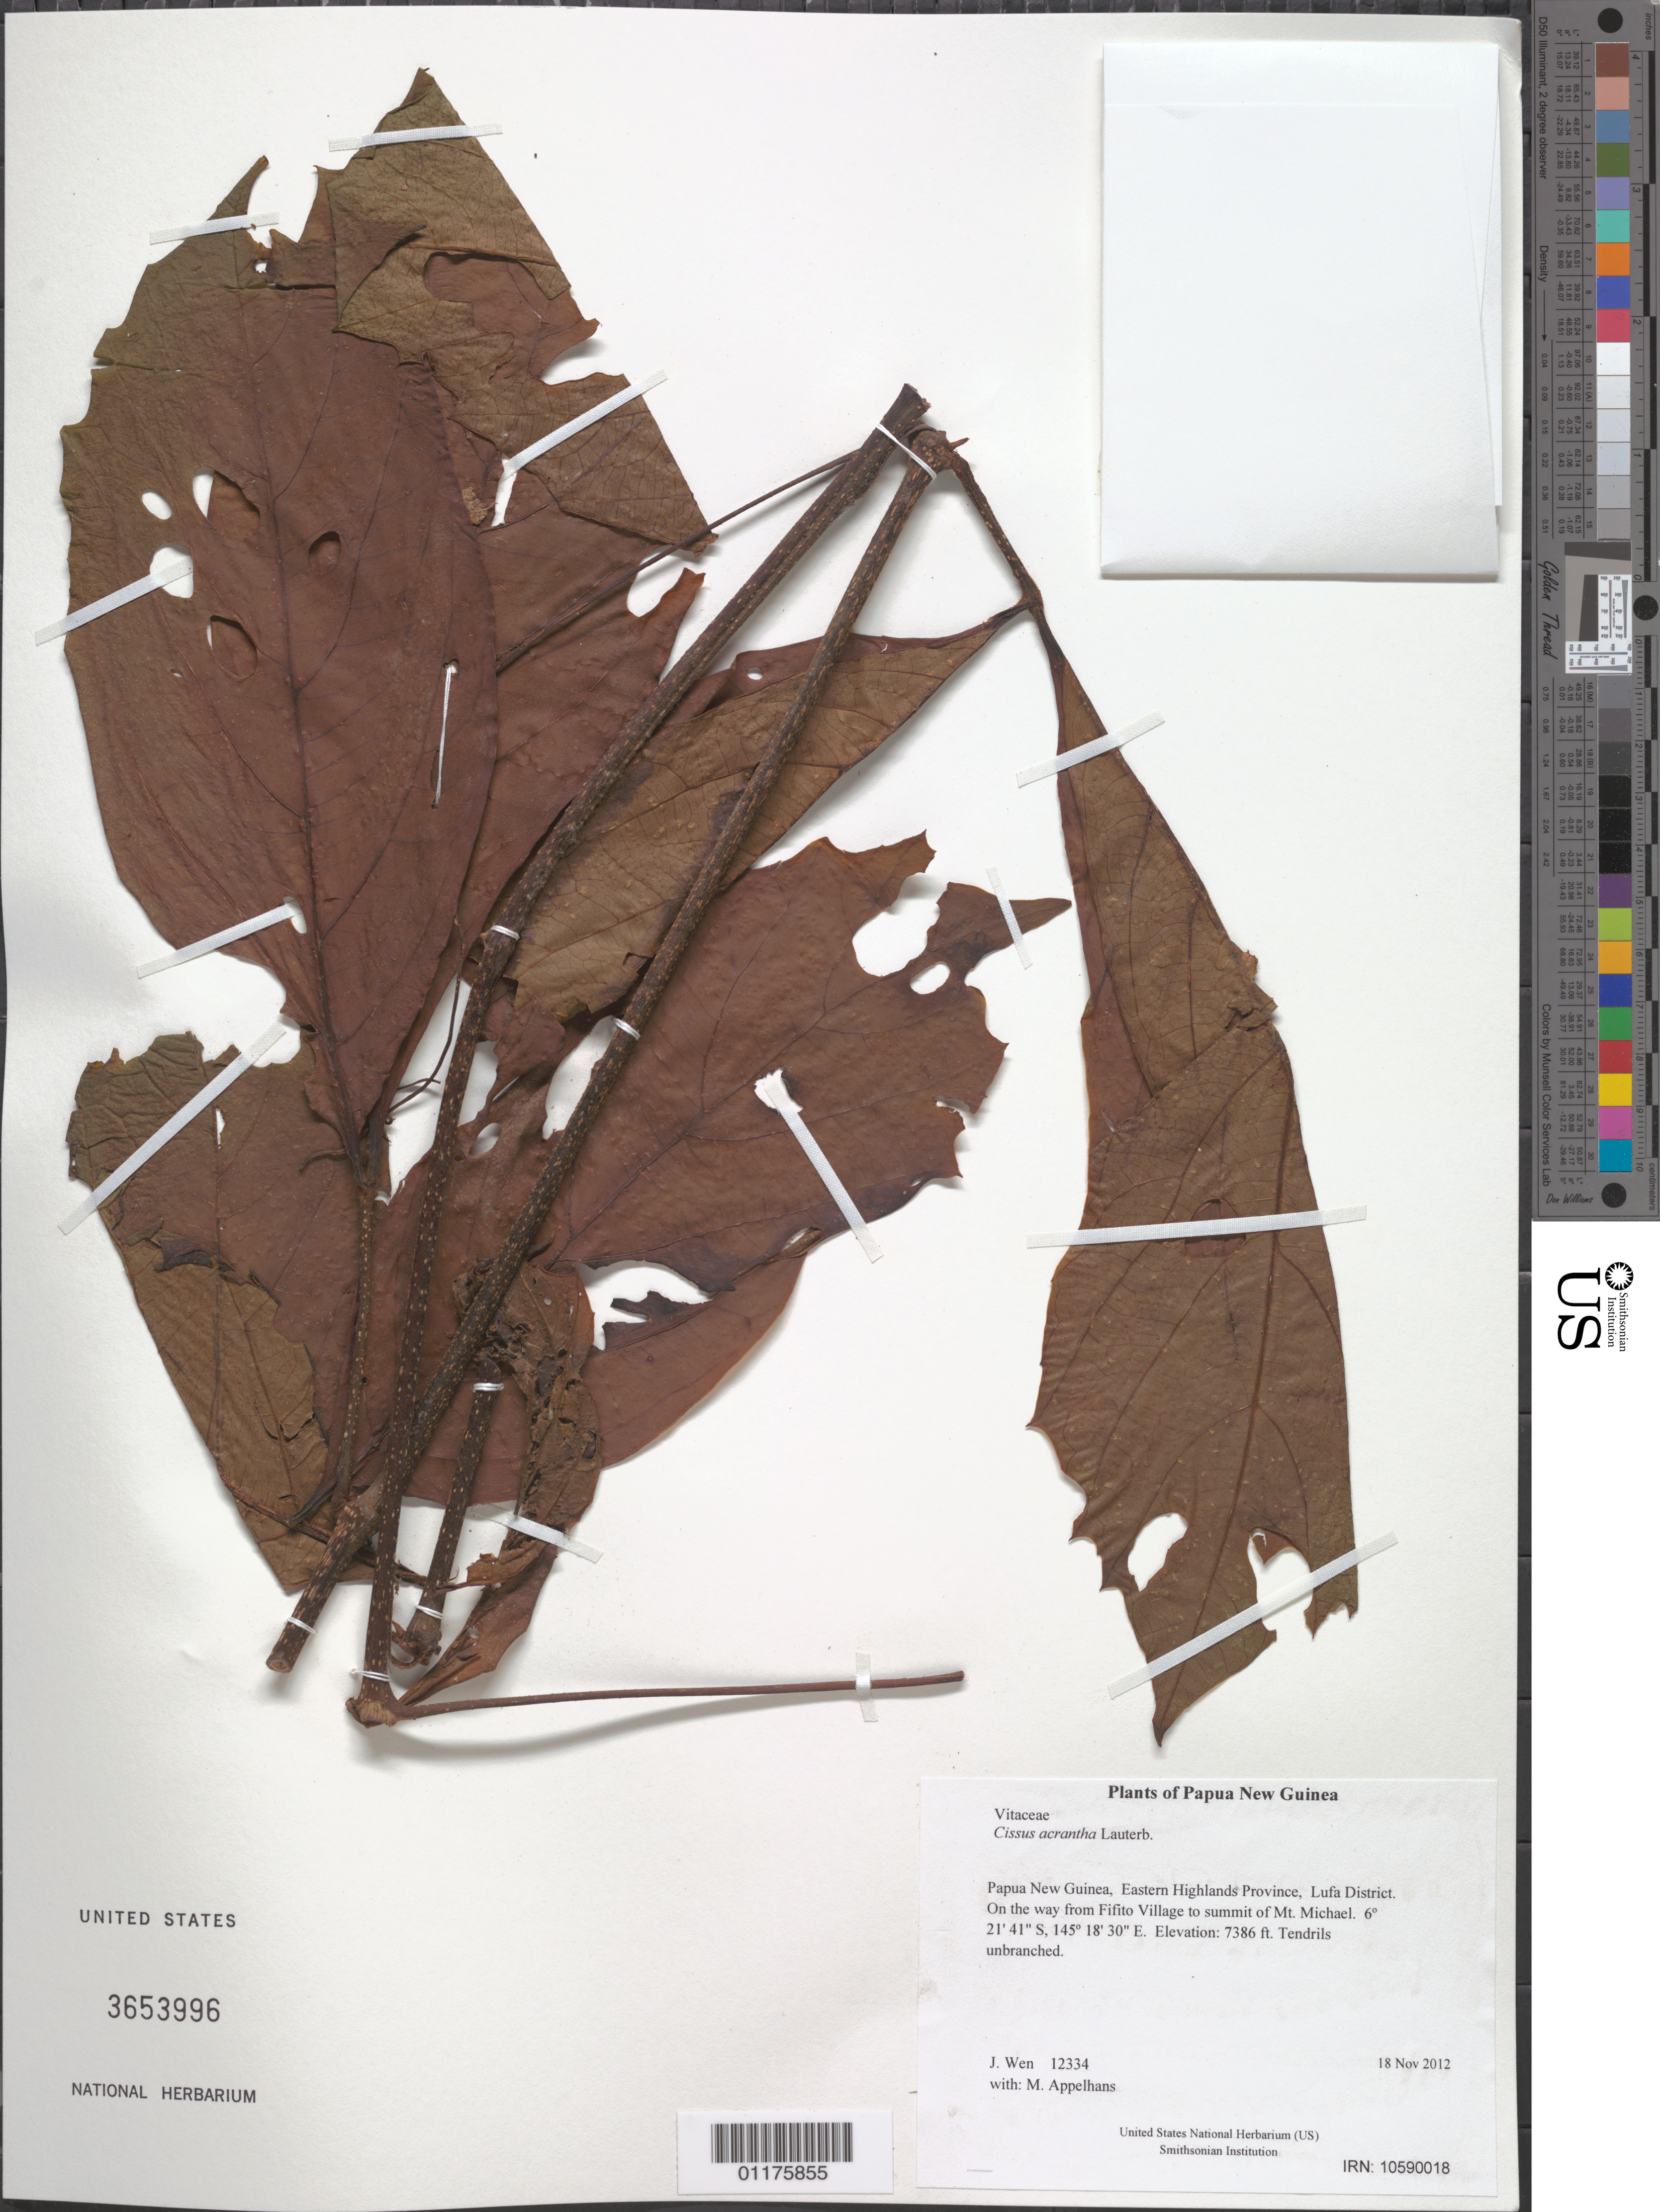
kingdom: Plantae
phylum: Tracheophyta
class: Magnoliopsida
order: Vitales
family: Vitaceae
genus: Cissus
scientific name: Cissus acrantha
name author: Lauterb.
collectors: M. Appelhans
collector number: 12334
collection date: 2012-11-18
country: Papua New Guinea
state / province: Eastern Highlands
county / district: Lufa District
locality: On the way from Fifito Village to summit of Mt. Michael.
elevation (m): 2251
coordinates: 06 21.687 S, 145 18.510 E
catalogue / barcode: US 3653996